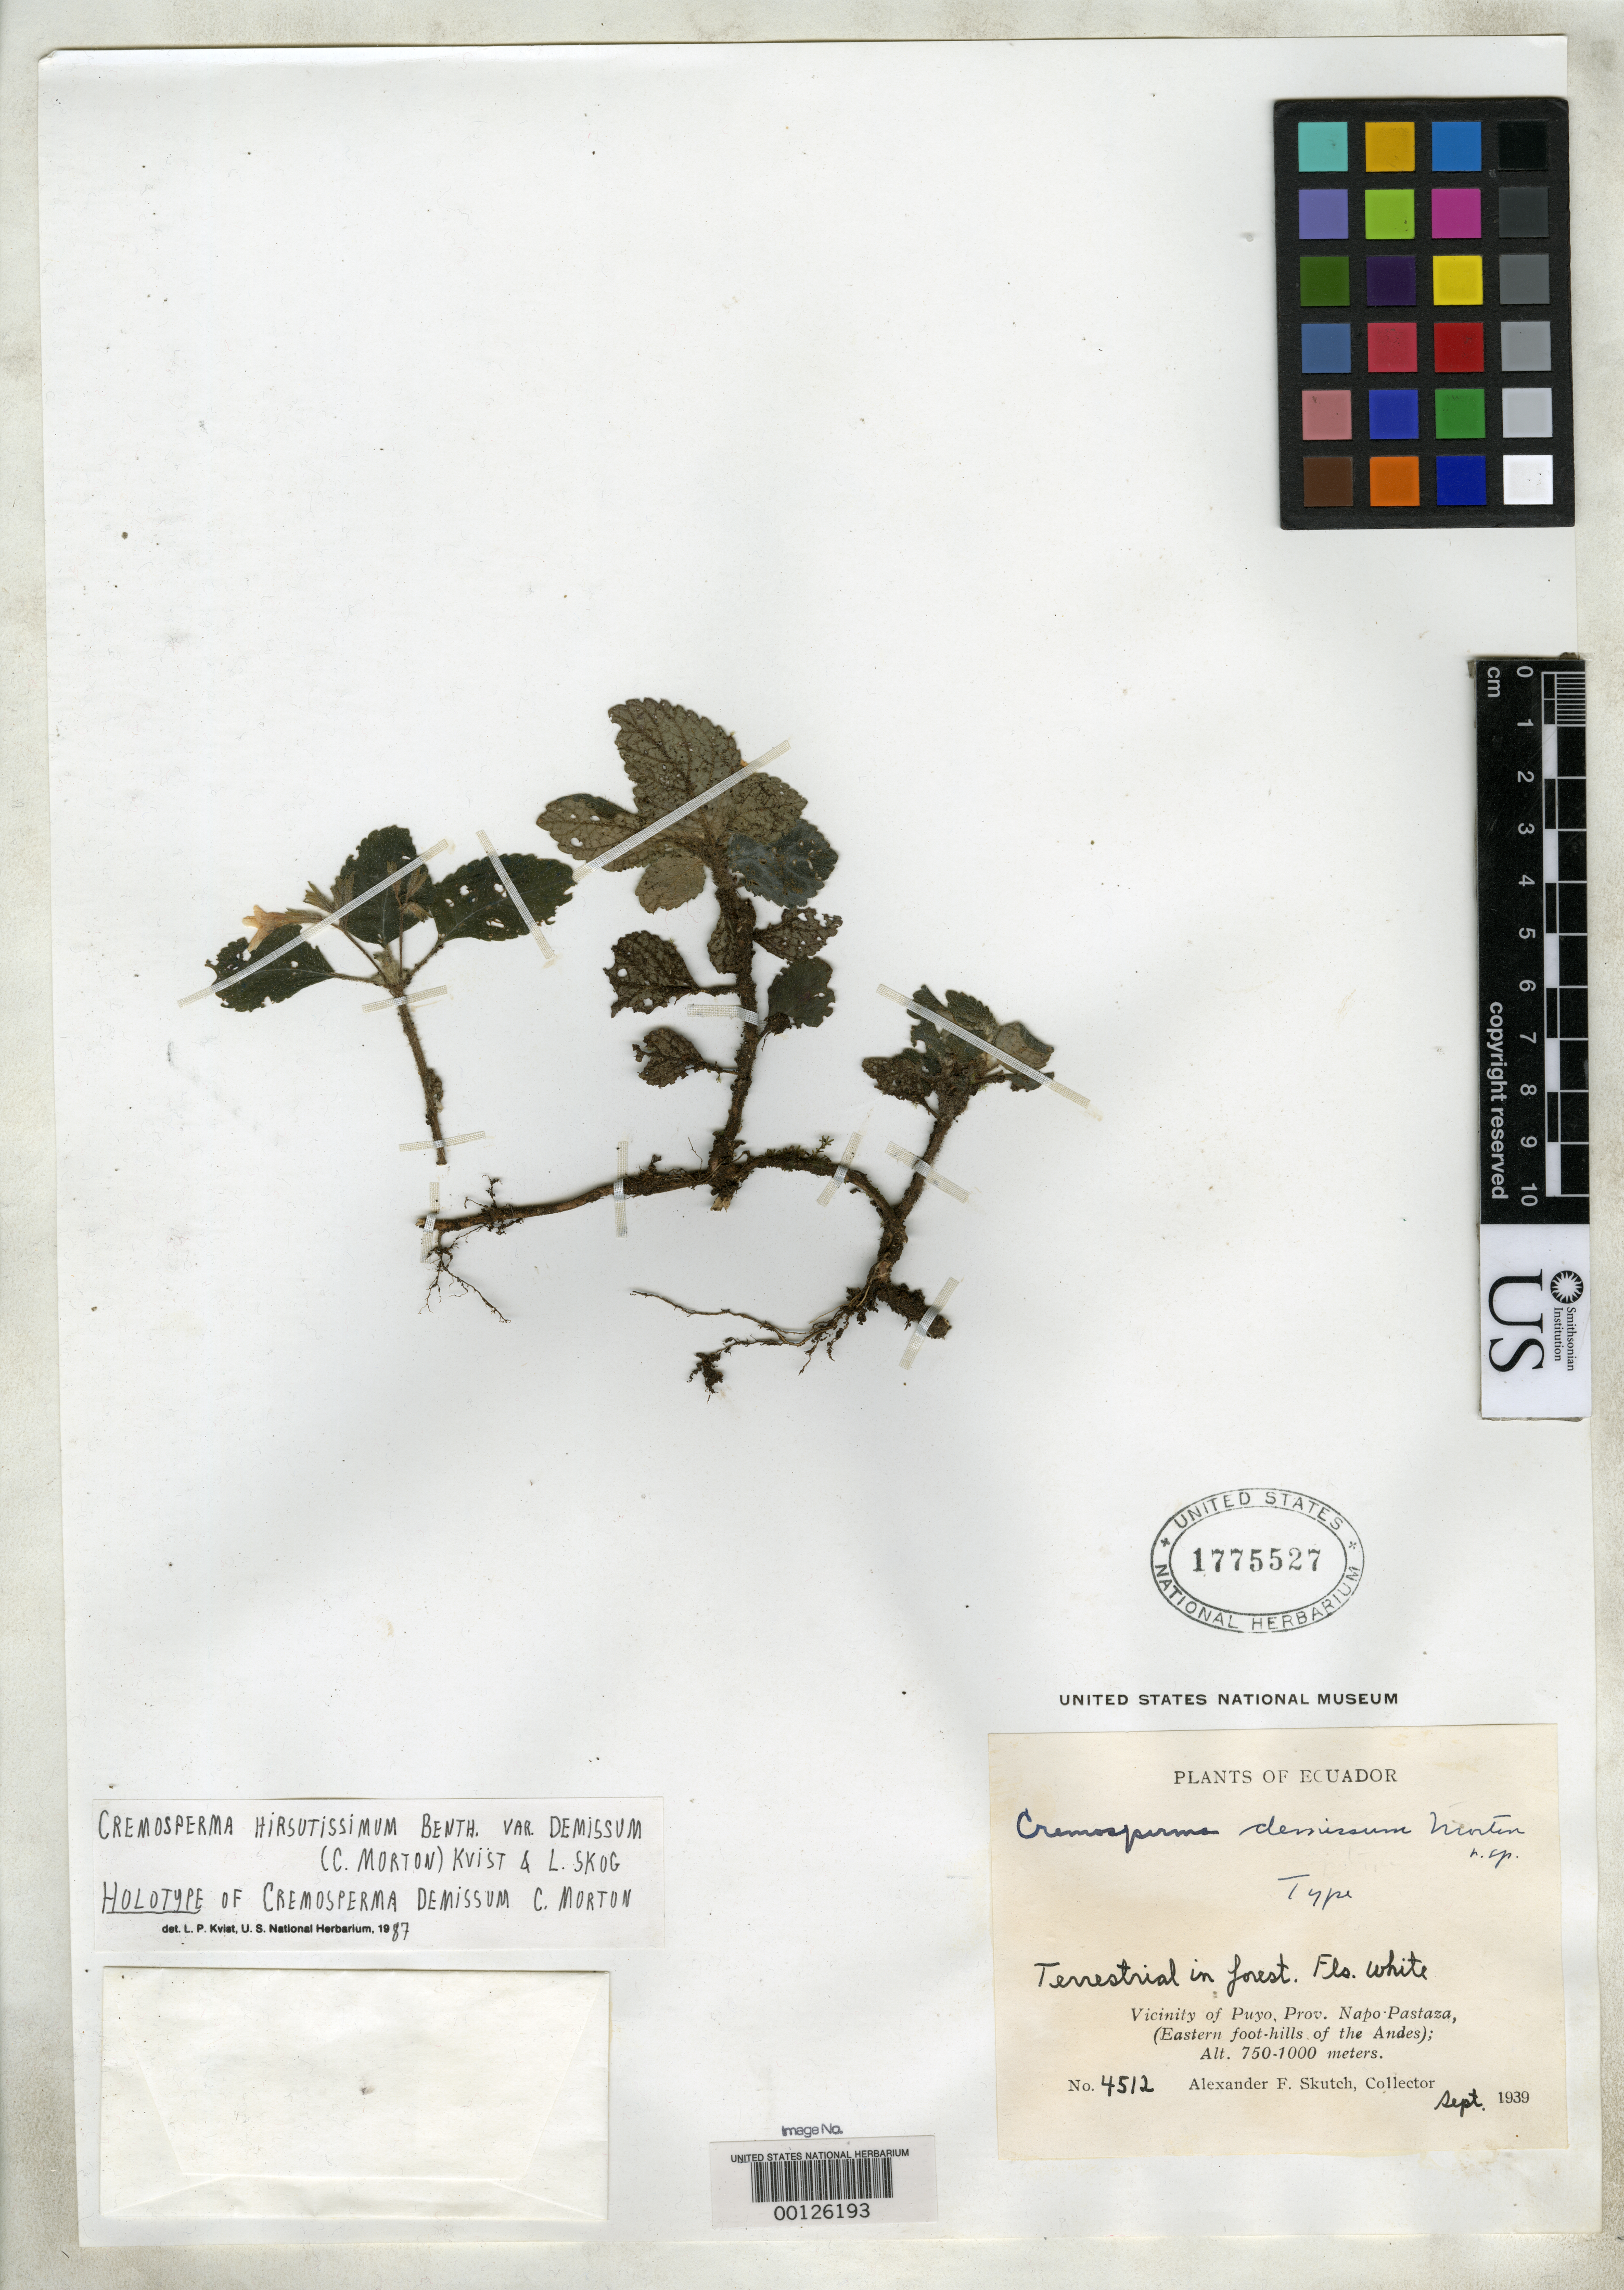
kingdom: Plantae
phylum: Tracheophyta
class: Magnoliopsida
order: Lamiales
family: Gesneriaceae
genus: Cremosperma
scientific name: Cremosperma demissum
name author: C.V. Morton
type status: Holotype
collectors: A. F. Skutch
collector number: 4512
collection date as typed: Sep 1939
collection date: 1939-09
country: Ecuador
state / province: Napo / Pastaza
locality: Vicinity of Puyo.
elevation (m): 750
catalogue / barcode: US 1775527